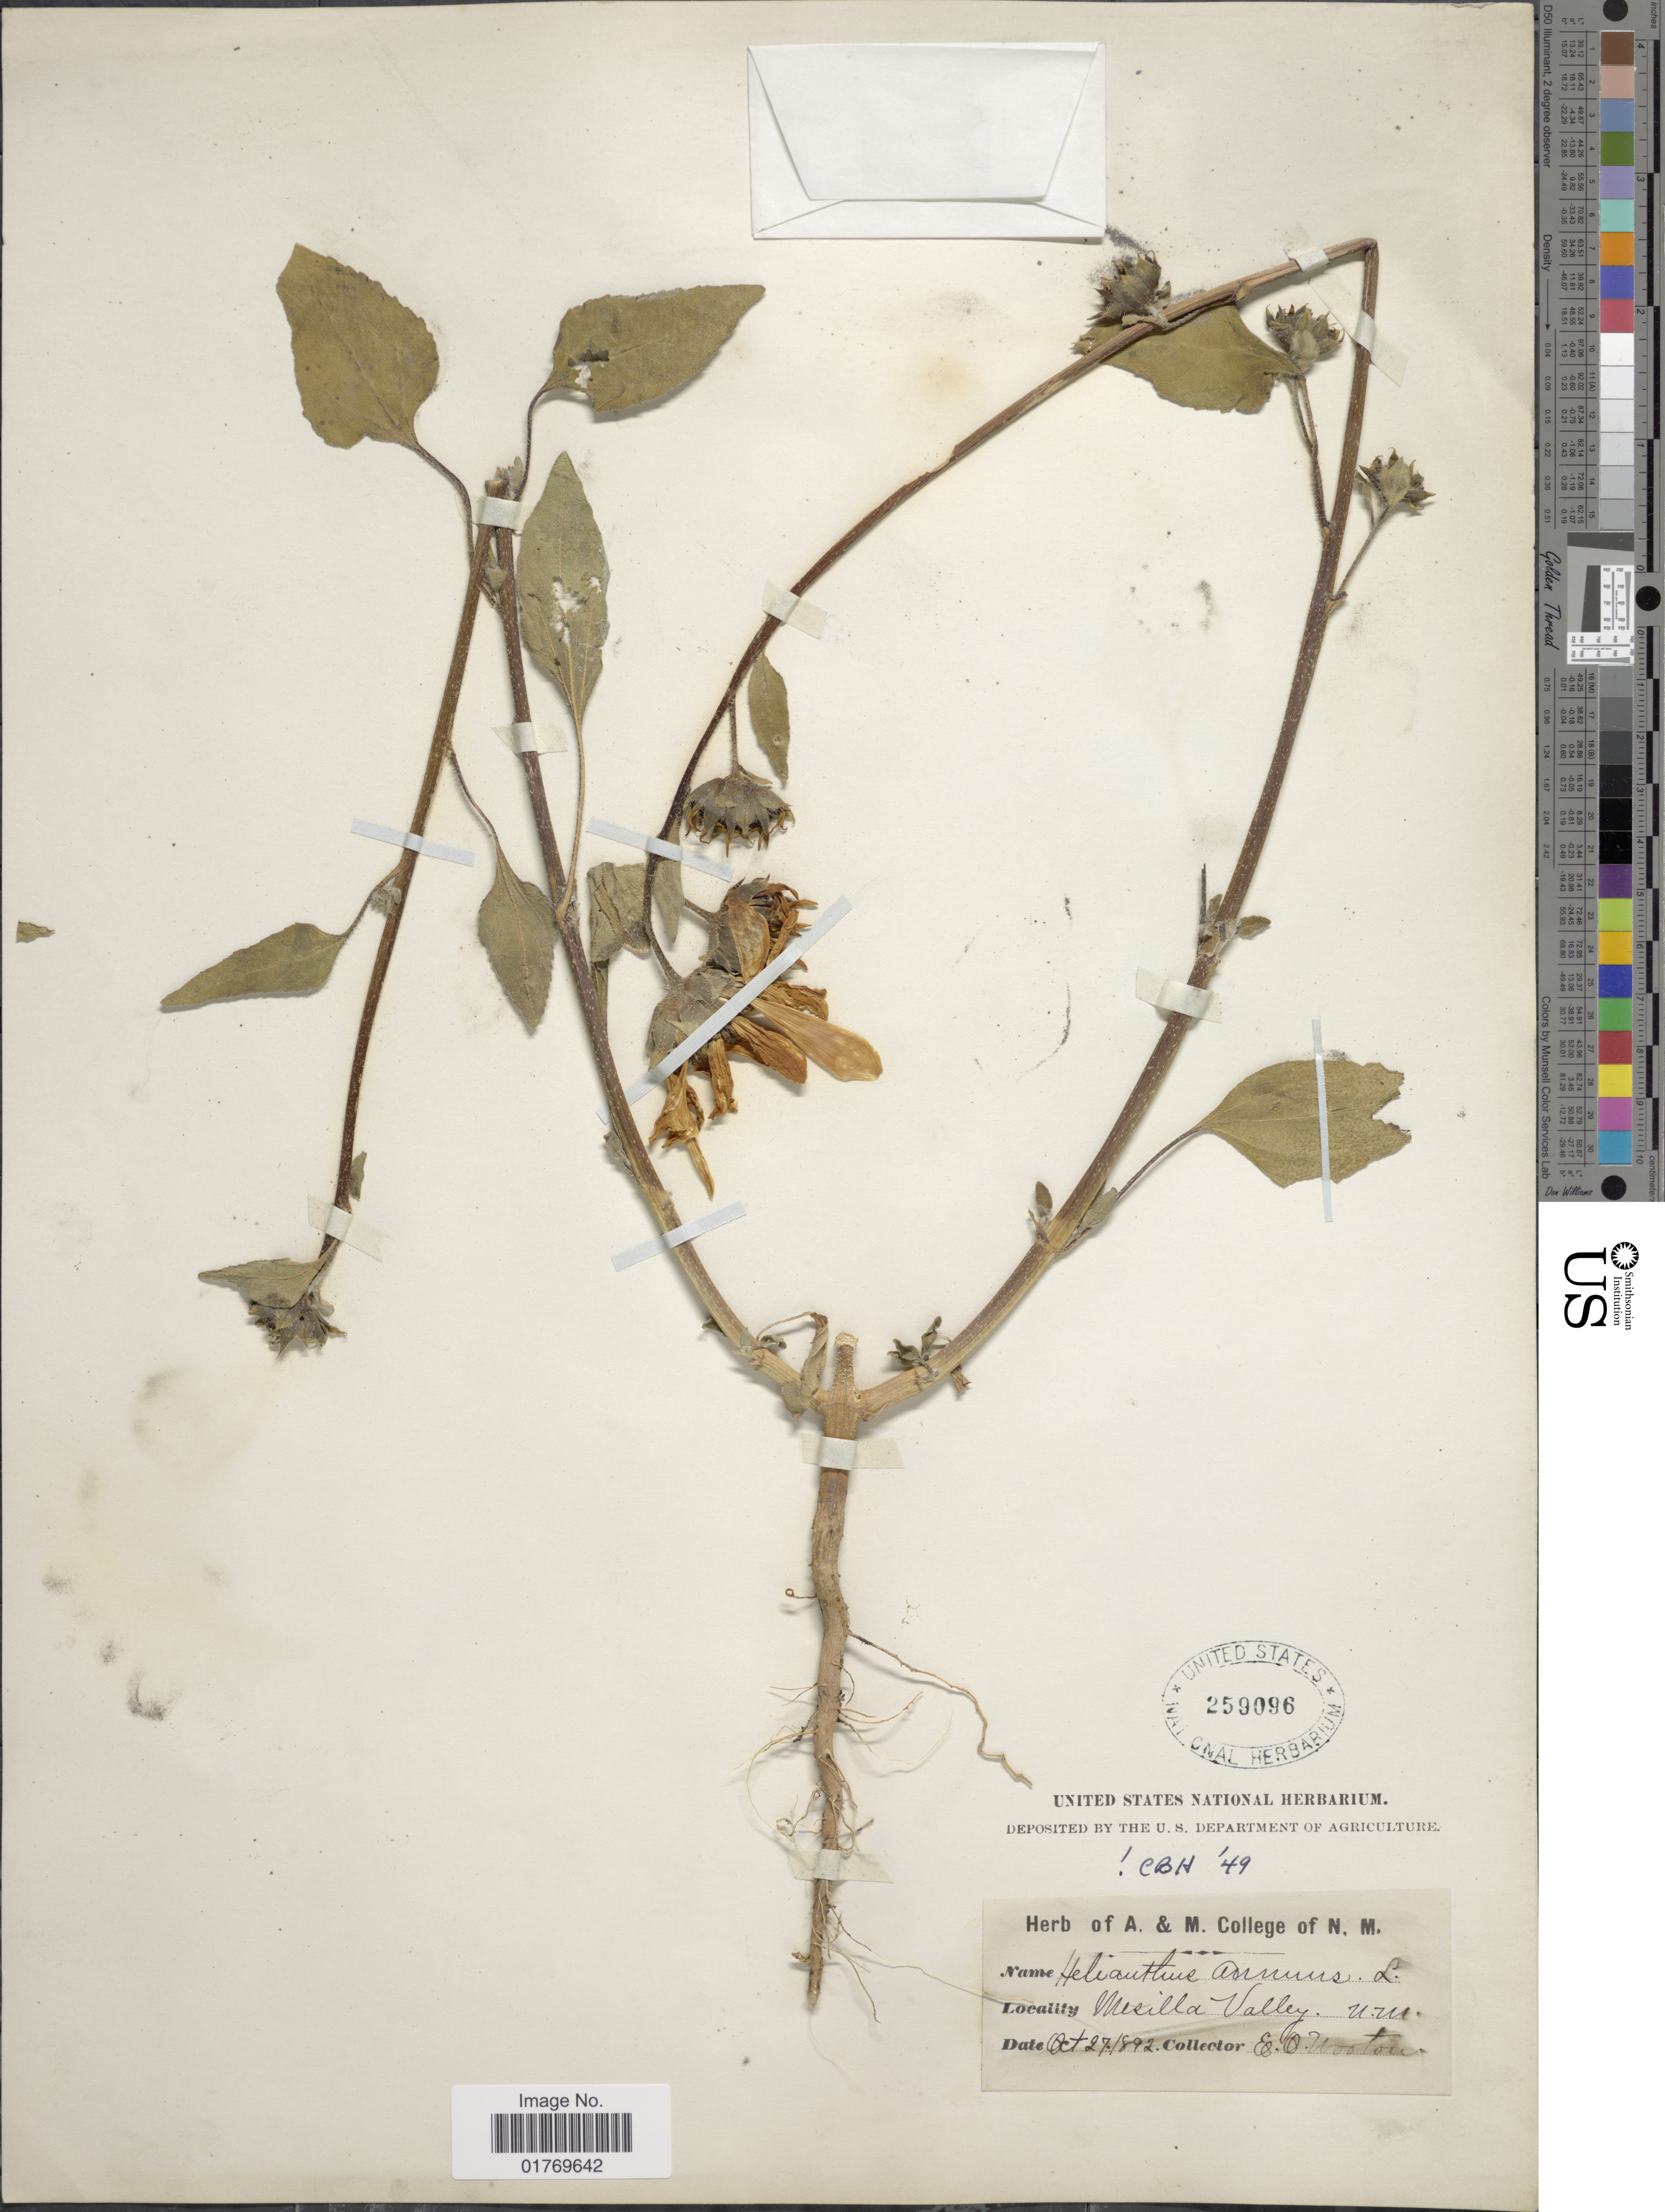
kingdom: Plantae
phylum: Tracheophyta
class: Magnoliopsida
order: Asterales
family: Asteraceae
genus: Helianthus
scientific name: Helianthus annuus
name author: L.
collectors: E. O. Wooton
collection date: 1892-10-27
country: United States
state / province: New Mexico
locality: Mesilla Valley, N. M.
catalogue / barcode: US 259096